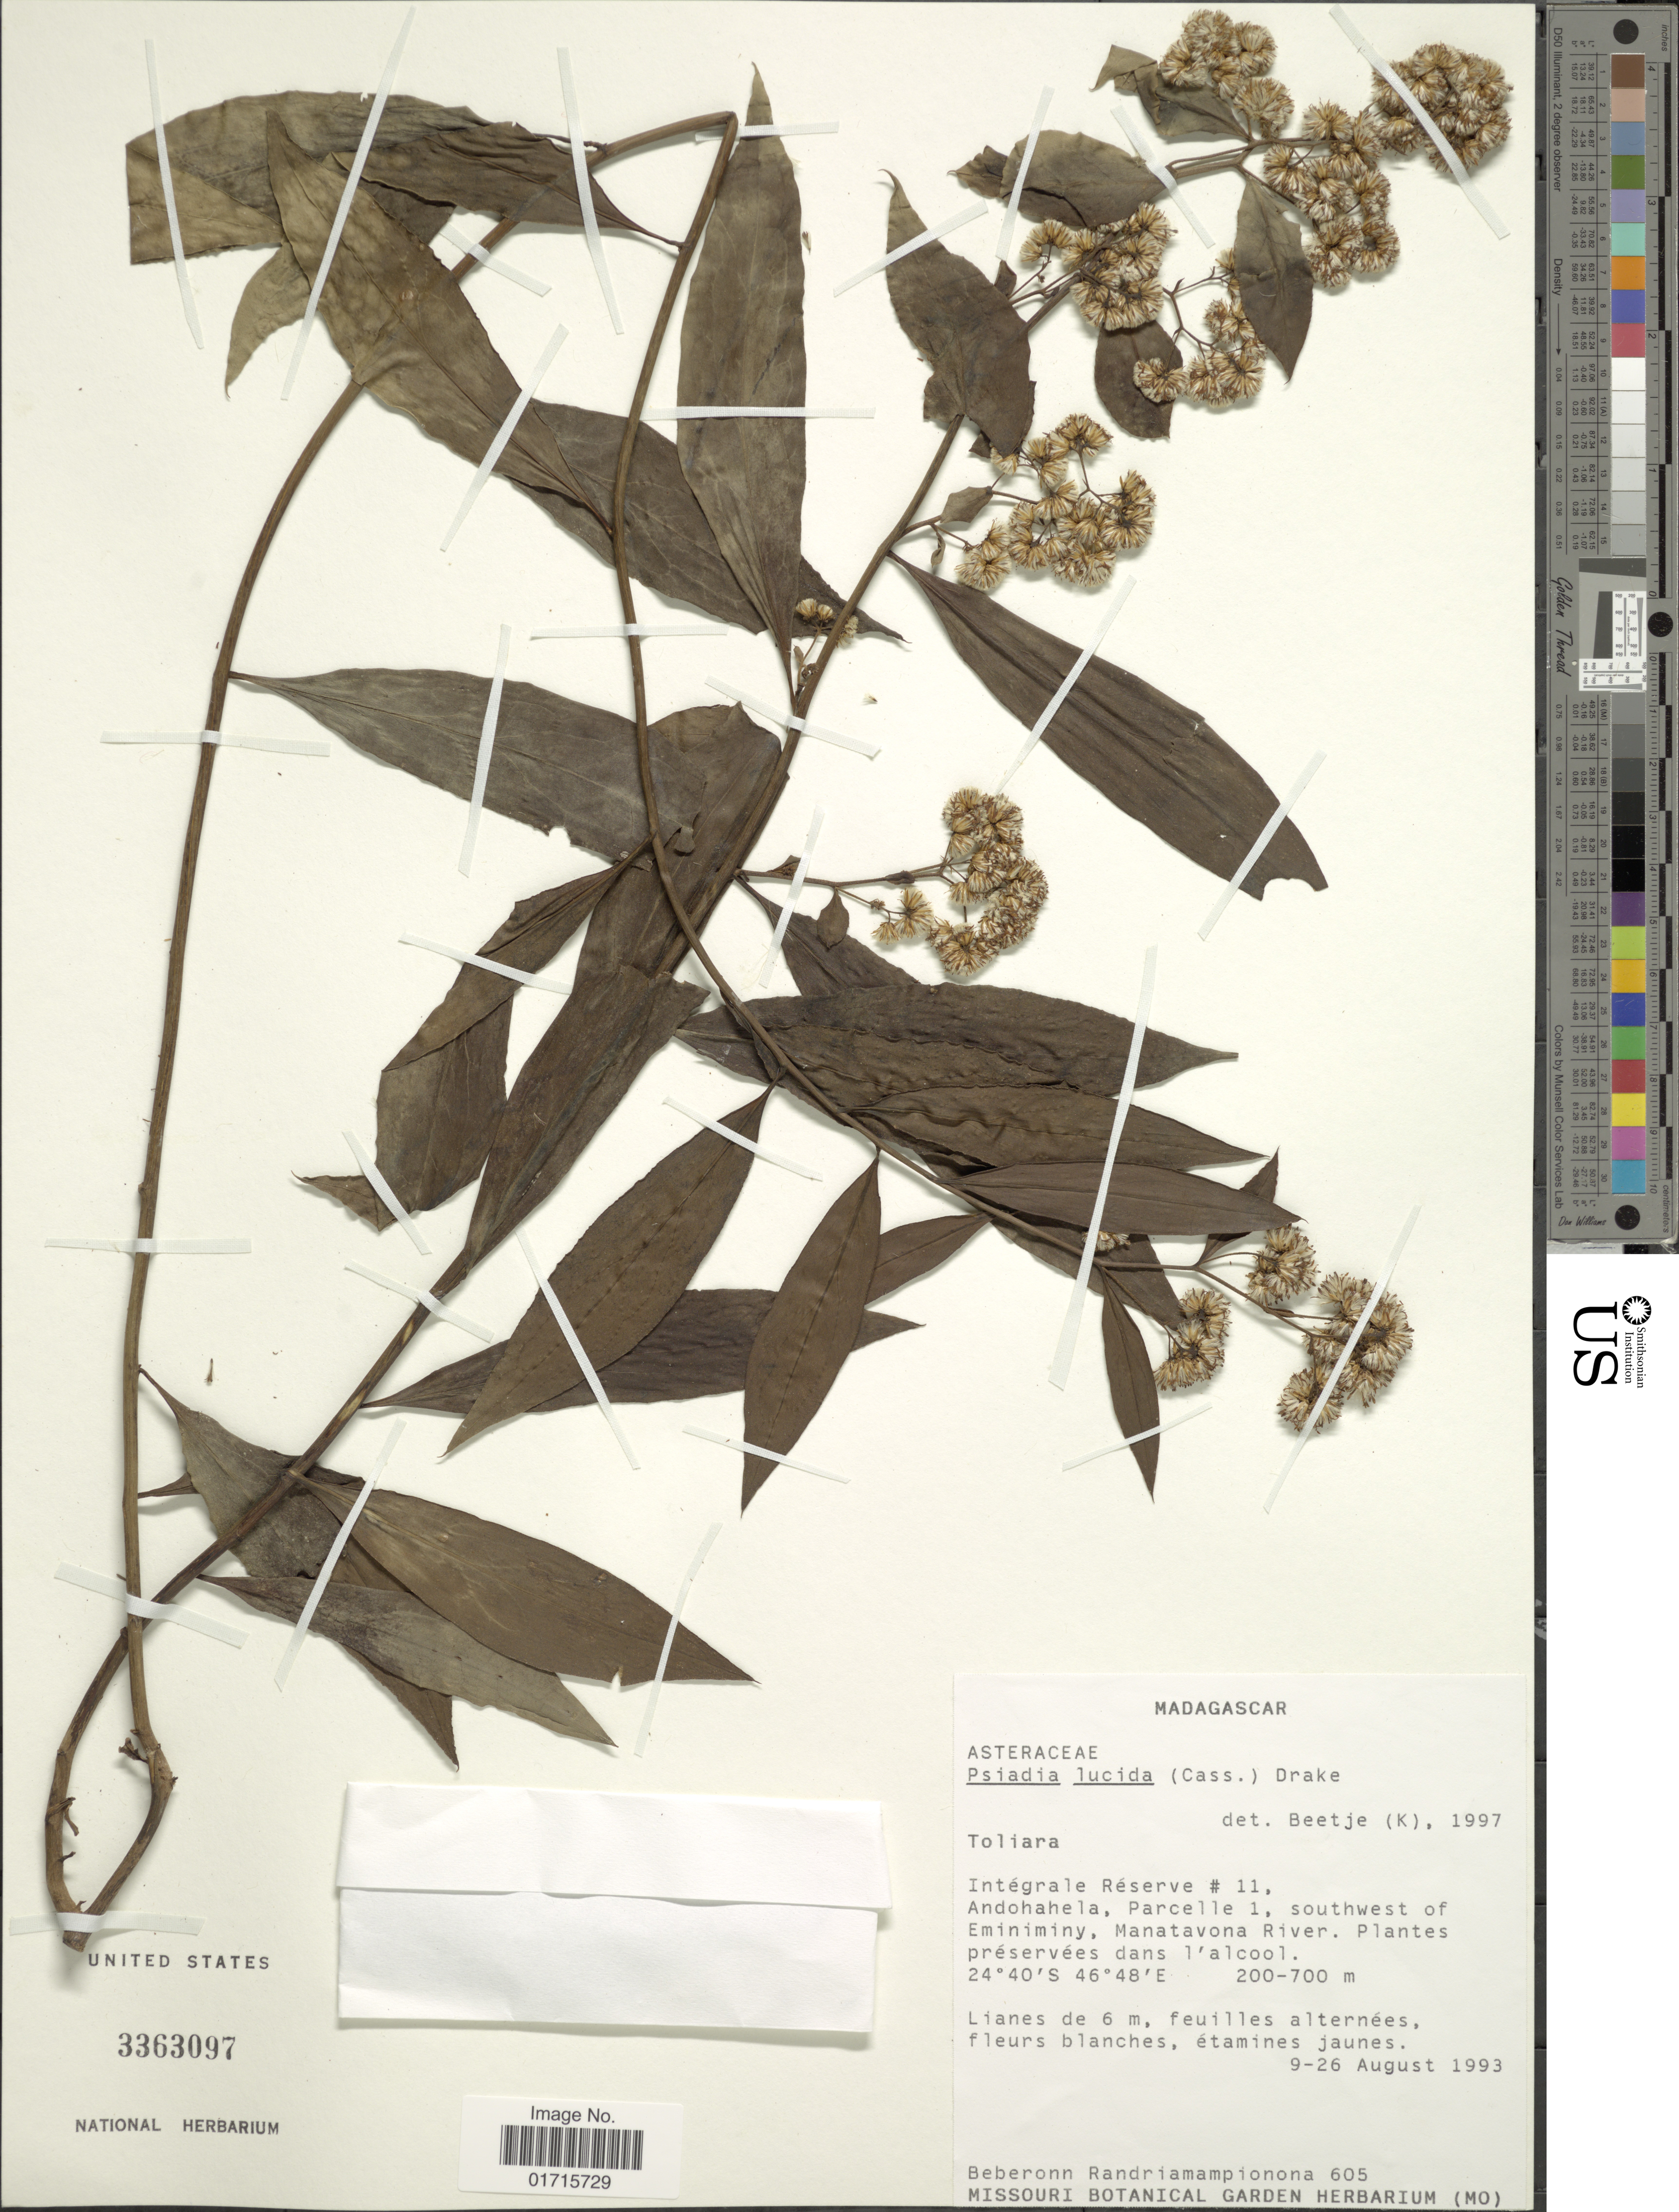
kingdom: Plantae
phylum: Tracheophyta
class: Magnoliopsida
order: Asterales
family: Asteraceae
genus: Psiadia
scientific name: Psiadia lucida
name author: (Cass.) Drake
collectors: B. Randriamampionona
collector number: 605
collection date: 1993-08-09/1993-08-26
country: Madagascar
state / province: Anosy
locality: Madagascar. Toliara. Integrale Reserve # 11, Andohahela, Parcelle # 1, southwest of Eminiminy, Manatavona River.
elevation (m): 200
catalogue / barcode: US 3363097